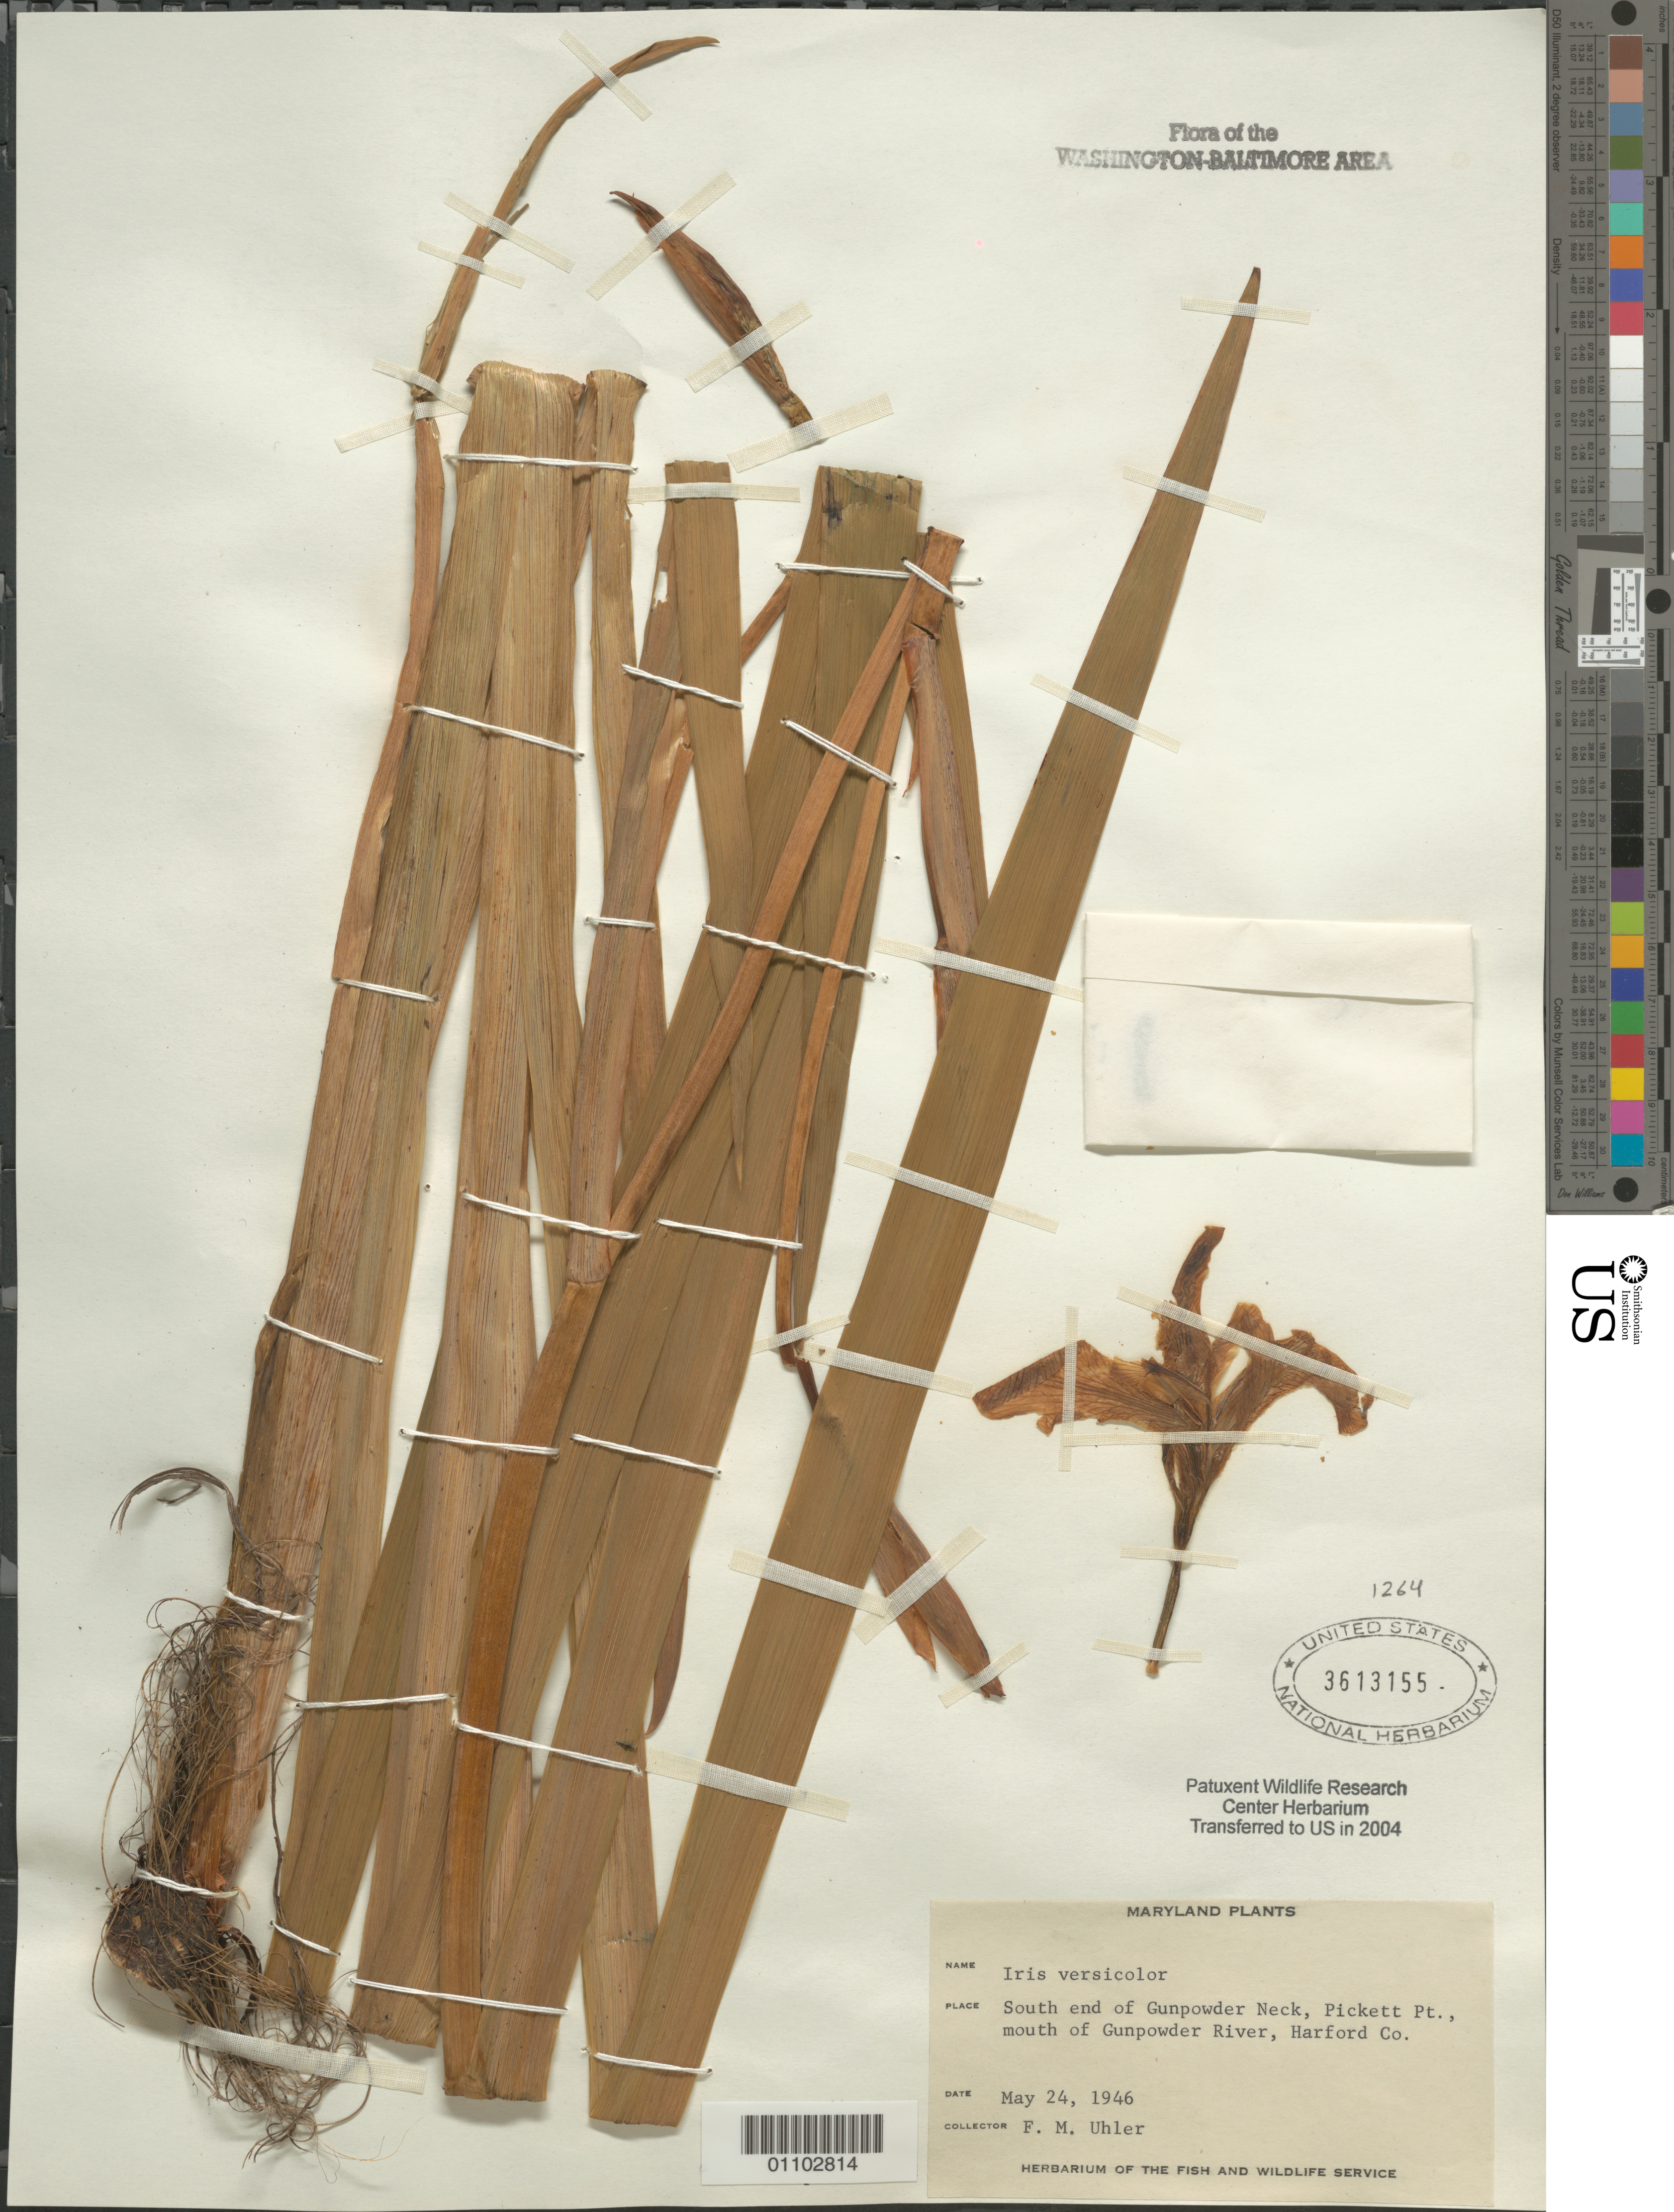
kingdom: Plantae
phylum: Tracheophyta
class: Liliopsida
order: Asparagales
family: Iridaceae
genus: Iris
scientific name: Iris versicolor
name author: L.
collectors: F. Uhler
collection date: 1946-05-24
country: United States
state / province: Maryland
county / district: Harford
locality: South end of Gunpowder Neck, Pickett Pt., mouth of Gunpowder River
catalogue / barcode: US 3613155